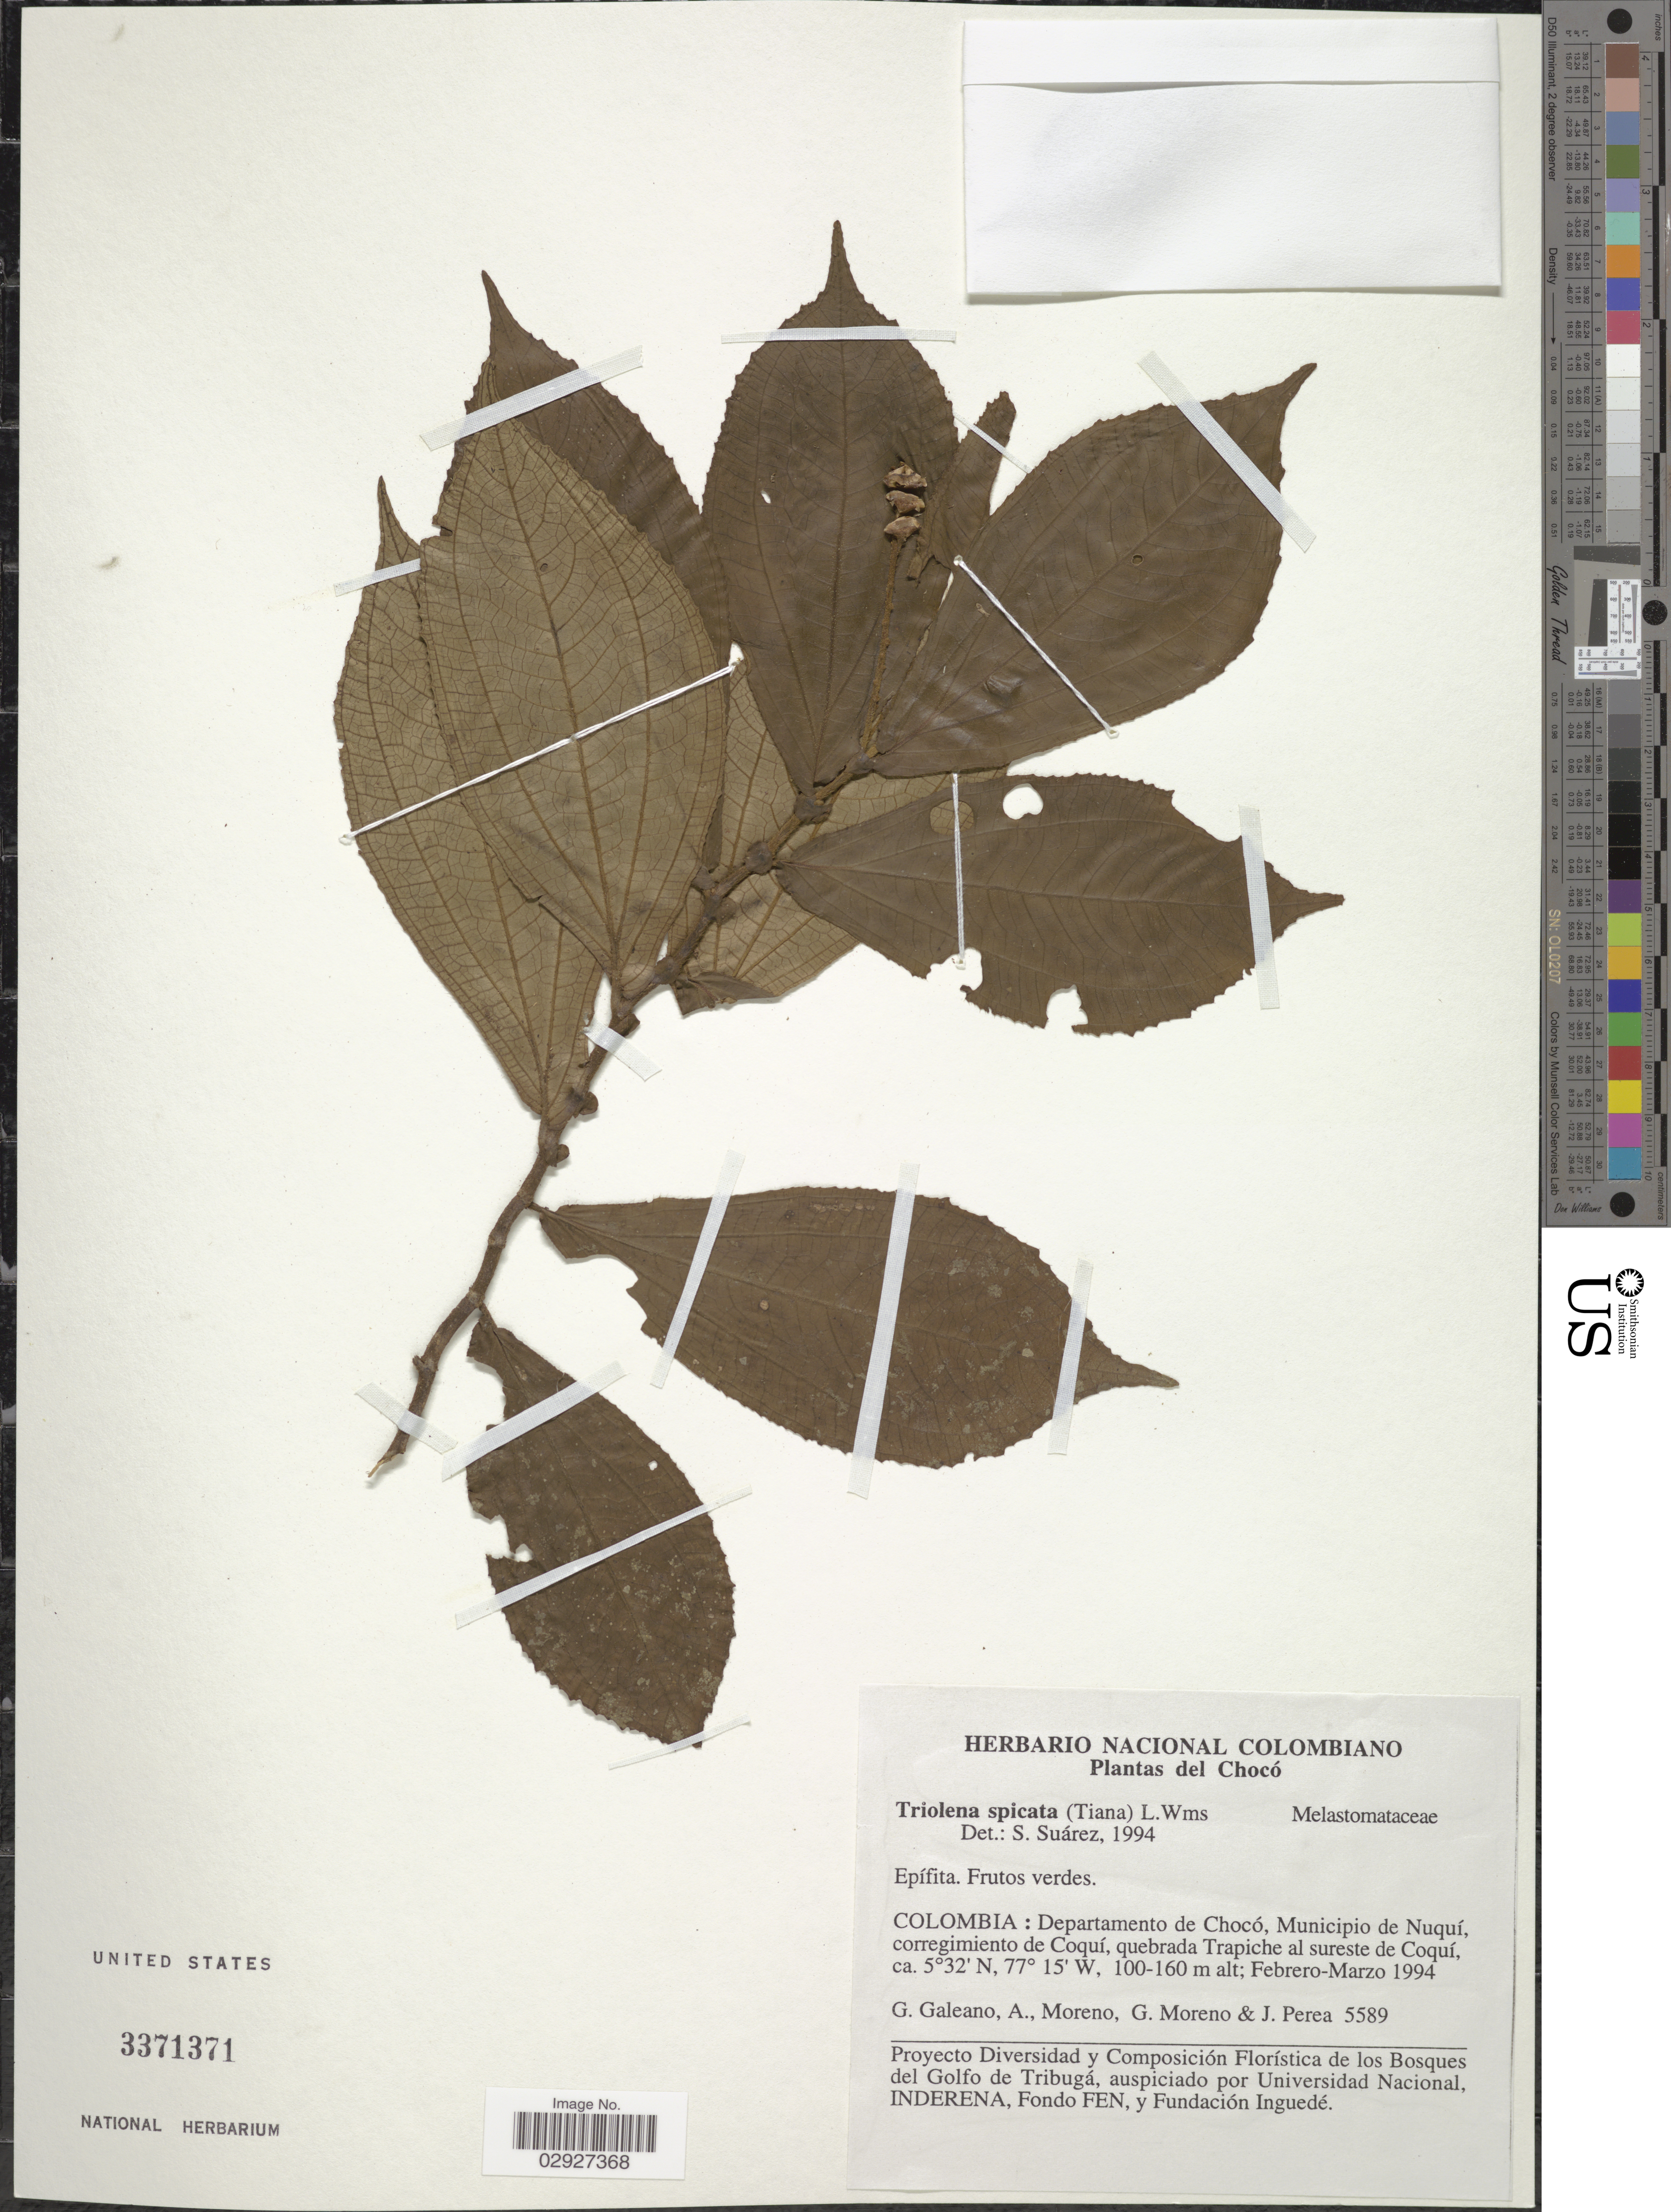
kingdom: Plantae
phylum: Tracheophyta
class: Magnoliopsida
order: Myrtales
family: Melastomataceae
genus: Triolena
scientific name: Triolena spicata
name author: (Triana) L.O. Williams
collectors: G. A. Galeano, A. Moreno, G. Moreno & J. Perea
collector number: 5589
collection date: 1994-02/1994-03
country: Colombia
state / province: Chocó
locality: Departamento de Chocó, Municipio de Nuquí, corregimiento de Coquí, quebrada Trapiche al sureste de Coquí.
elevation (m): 100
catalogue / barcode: US 3371371